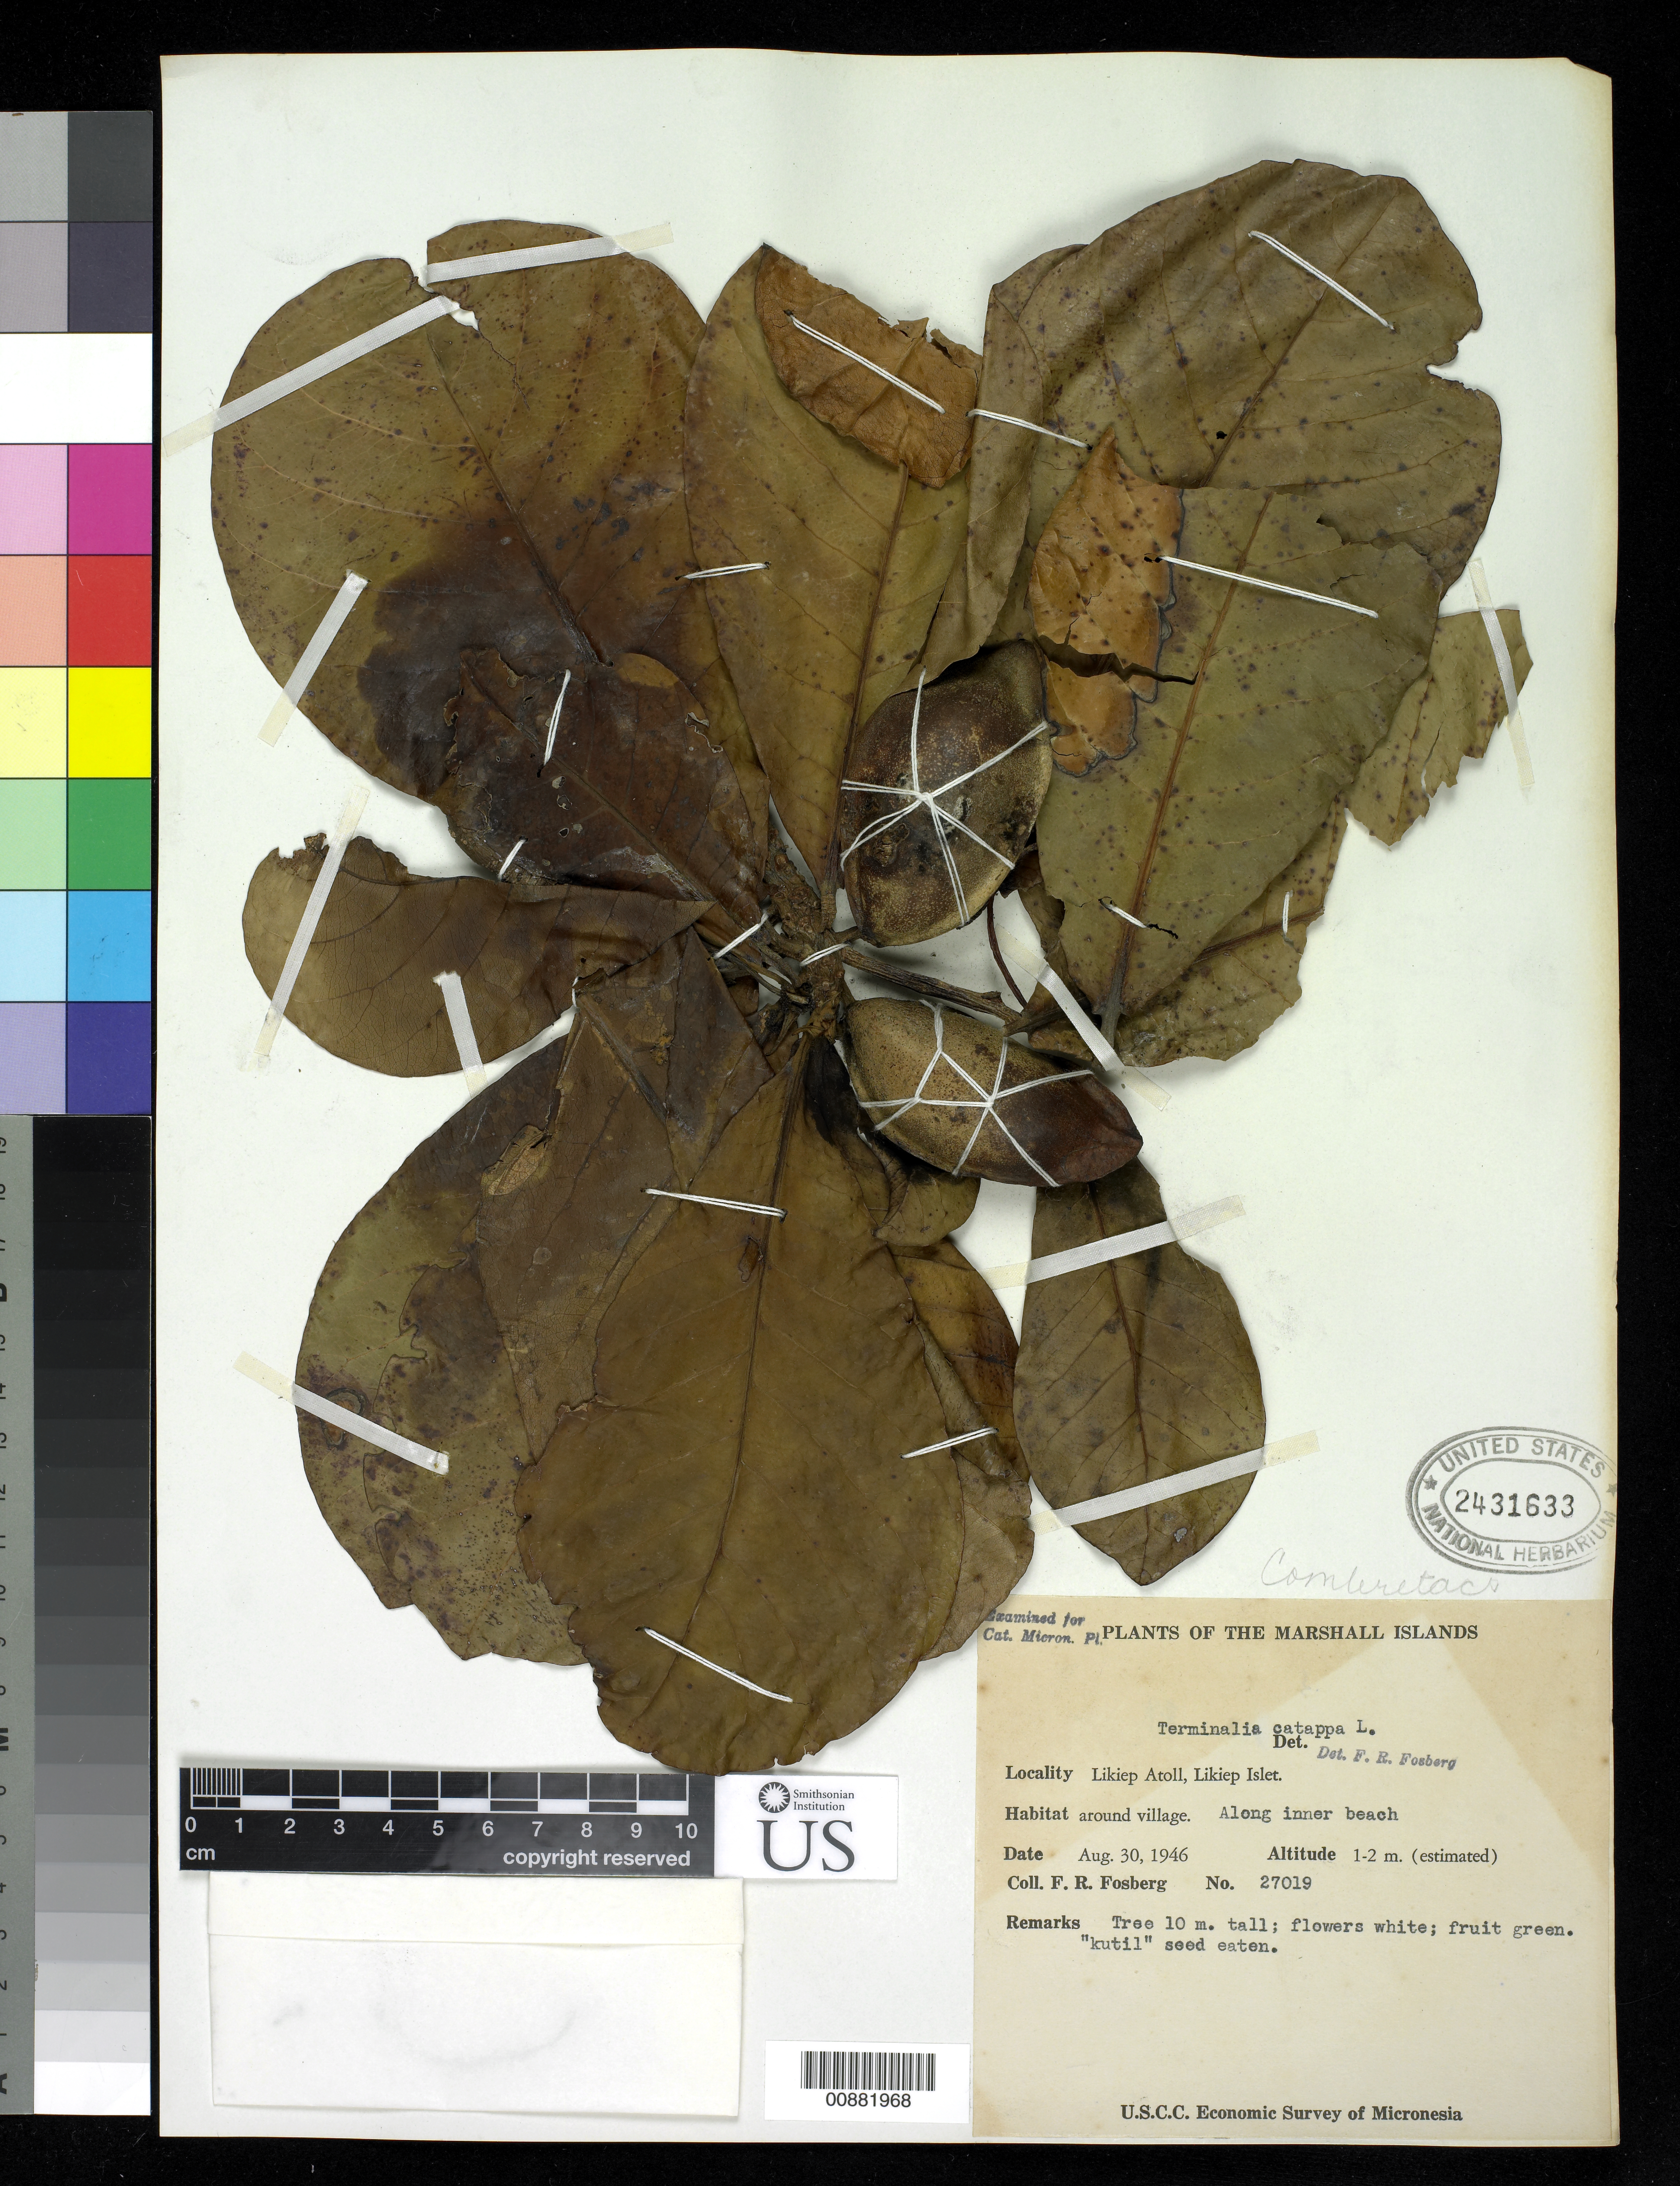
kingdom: Plantae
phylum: Tracheophyta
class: Magnoliopsida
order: Myrtales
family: Combretaceae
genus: Terminalia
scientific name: Terminalia catappa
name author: L.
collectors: F. R. Fosberg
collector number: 27019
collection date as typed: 30 Aug 1946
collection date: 1946-08-30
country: Marshall Islands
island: Likiep Atoll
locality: Likiep Islet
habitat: around village, along inner beach.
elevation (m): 1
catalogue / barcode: US 2431633